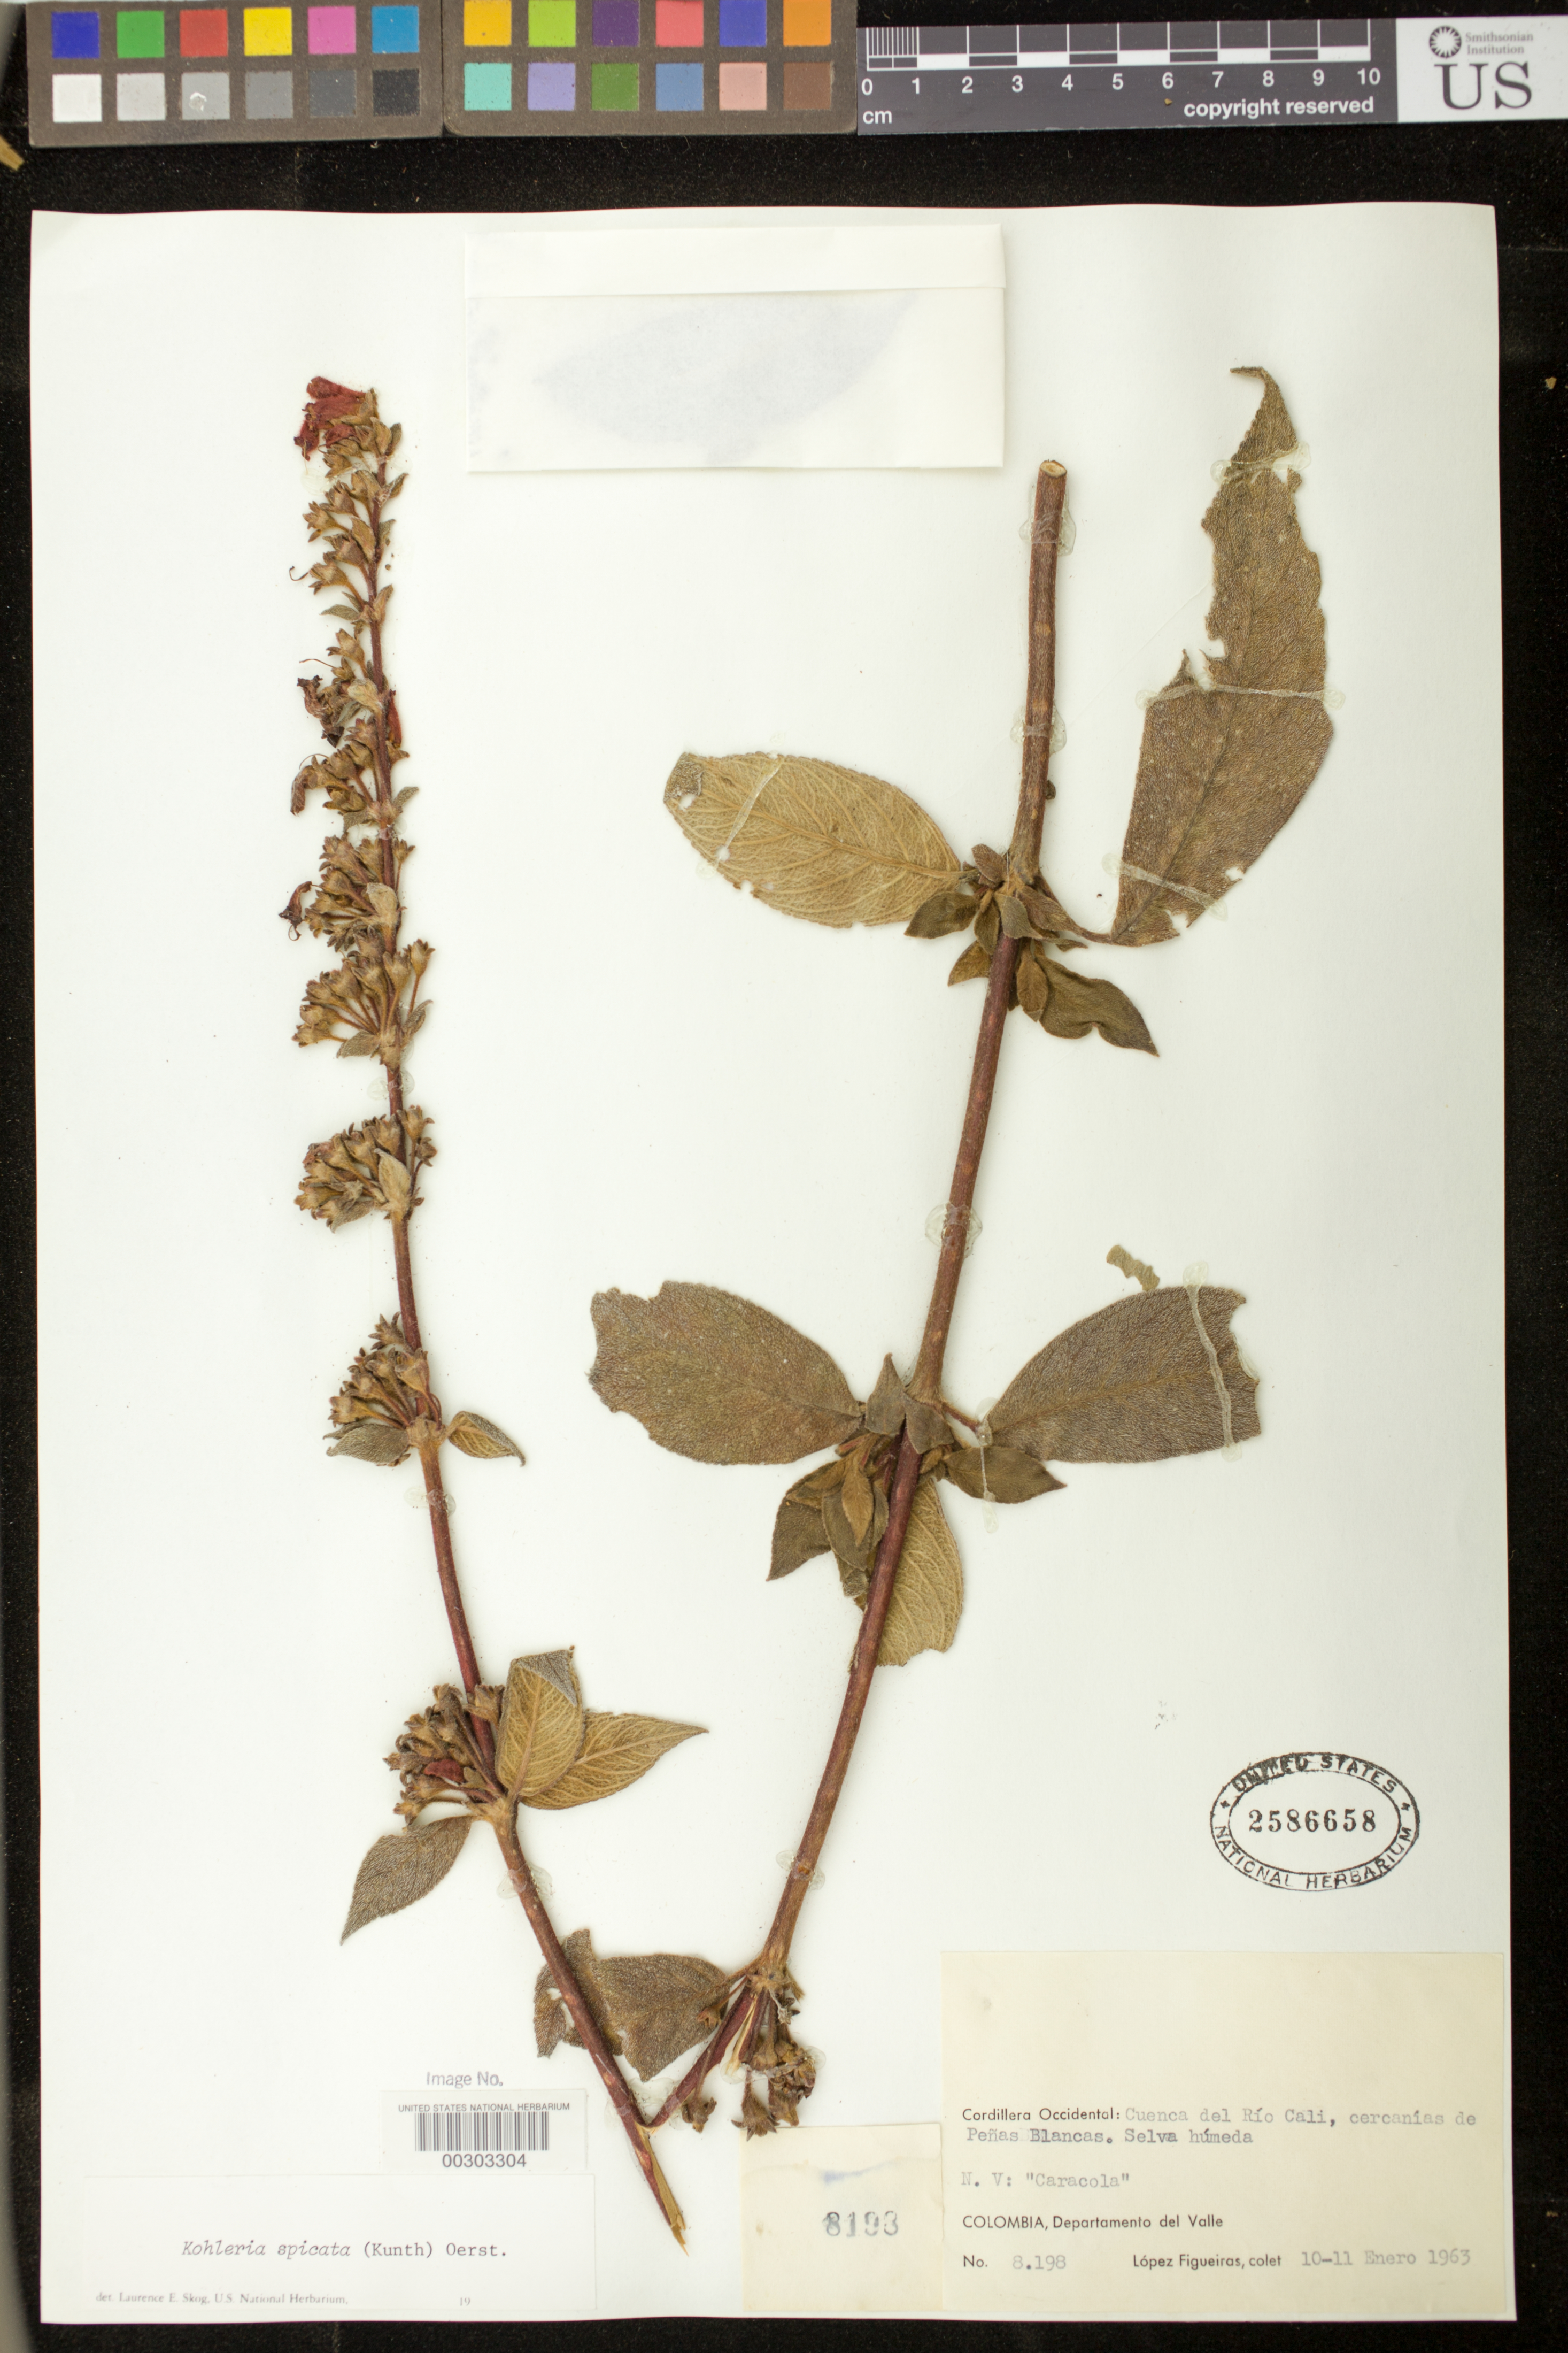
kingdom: Plantae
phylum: Tracheophyta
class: Magnoliopsida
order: Lamiales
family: Gesneriaceae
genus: Kohleria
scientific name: Kohleria spicata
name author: (Kunth) Oerst.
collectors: M. López Figueiras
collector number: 8198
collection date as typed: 10-11 Jan 1963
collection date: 1963-01-10/1963-01-11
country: Colombia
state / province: Valle del Cauca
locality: Cordillera Occidental, basin of Rio Cali, vicinity of Penas Blancas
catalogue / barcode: US 2586658